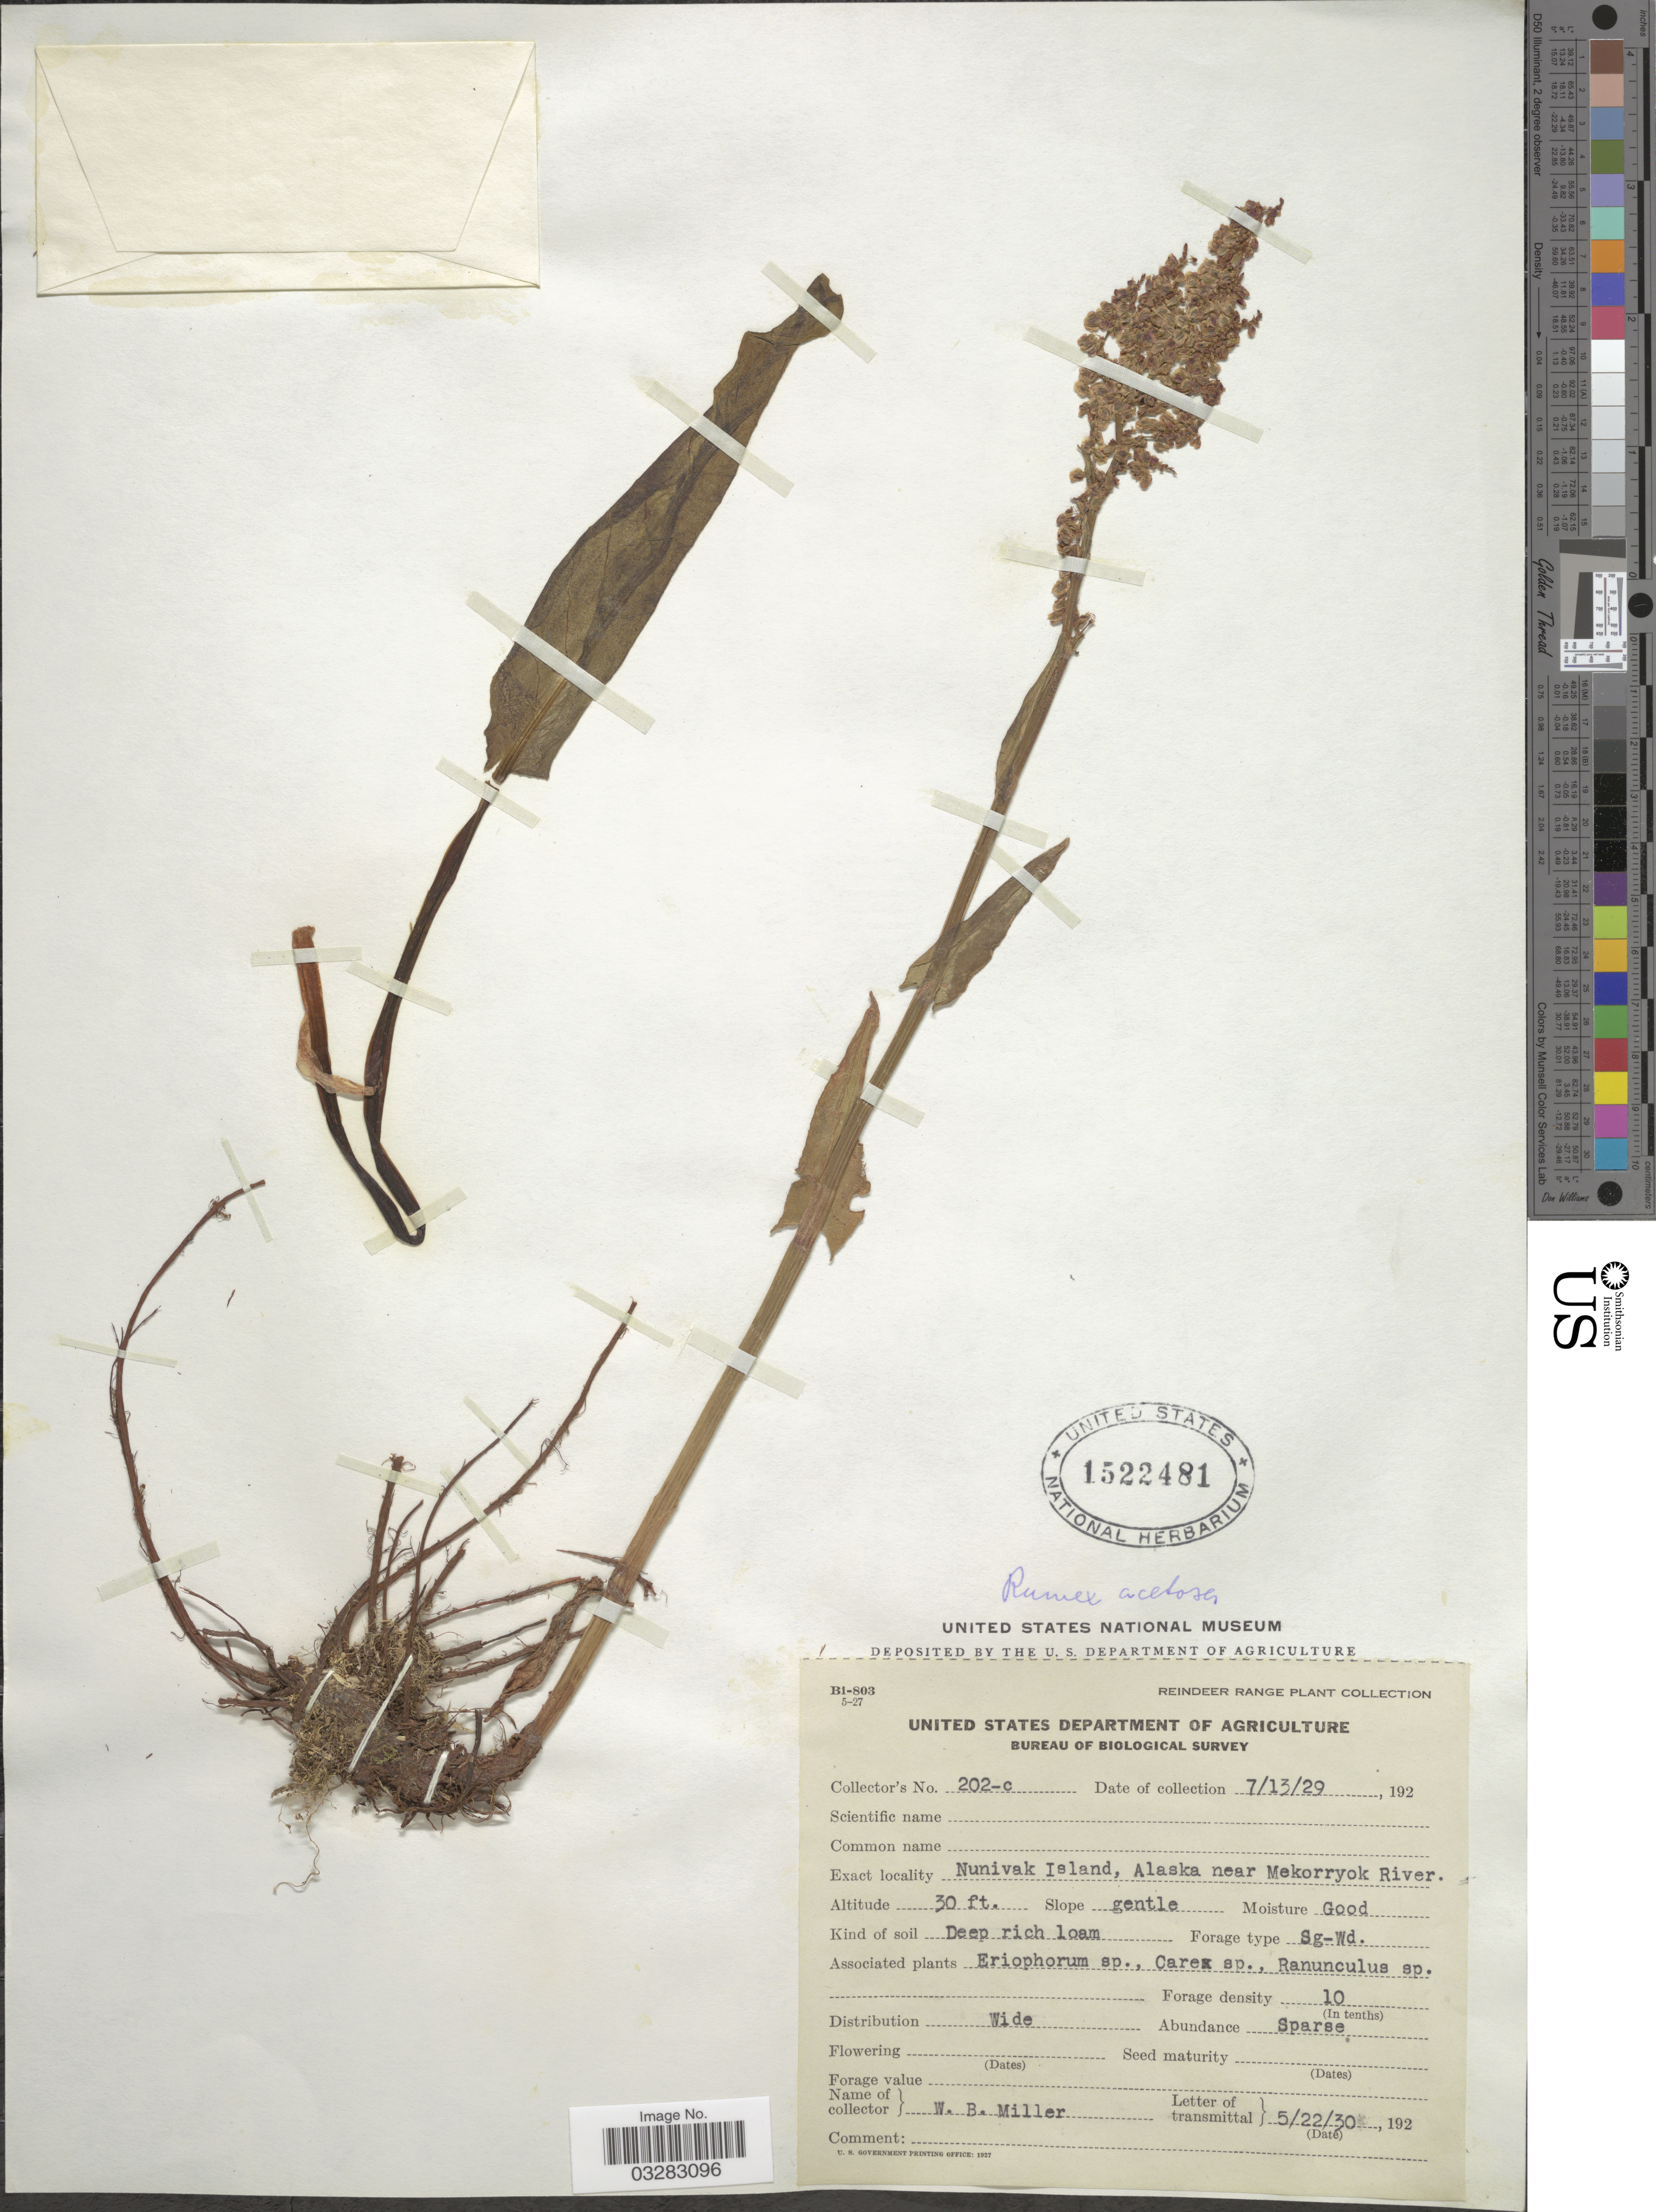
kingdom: Plantae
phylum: Tracheophyta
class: Magnoliopsida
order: Caryophyllales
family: Polygonaceae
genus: Rumex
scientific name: Rumex acetosa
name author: L.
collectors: W. Miller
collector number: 202-c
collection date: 1929-07-13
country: United States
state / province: Alaska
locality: Nunivak Island, Alaska near Mekorryok River.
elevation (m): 9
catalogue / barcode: US 1522481